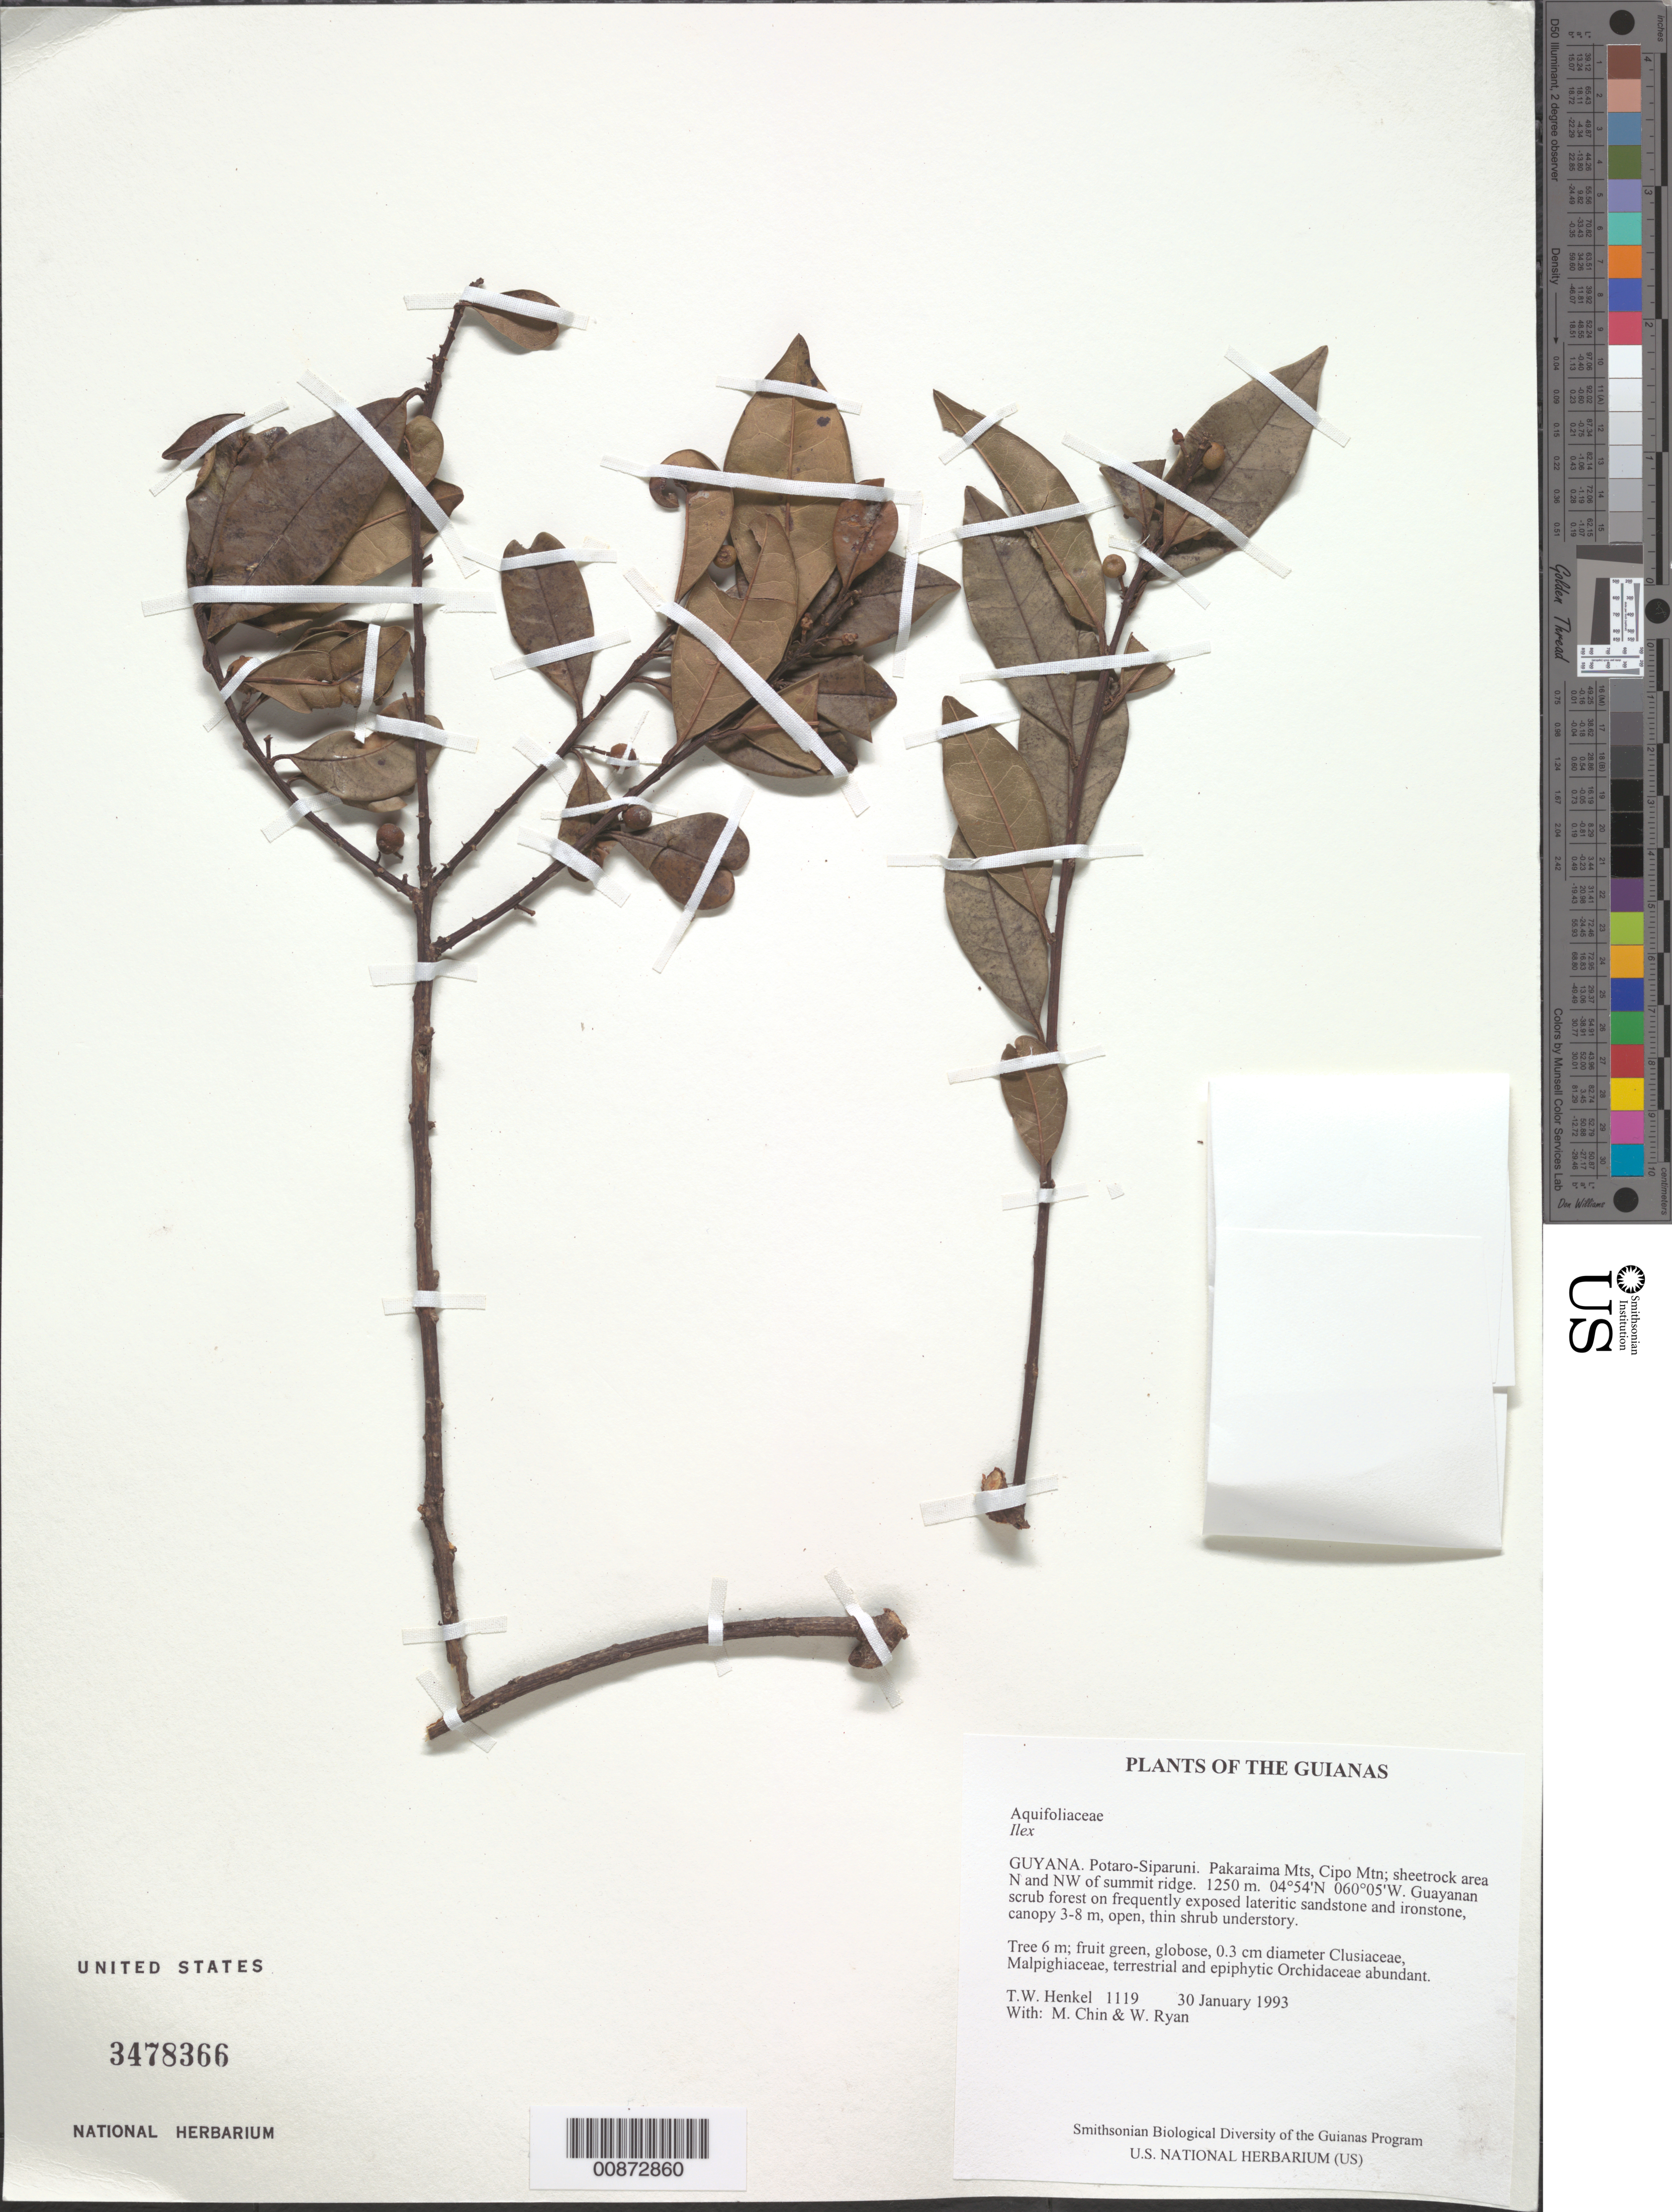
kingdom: Plantae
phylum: Tracheophyta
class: Magnoliopsida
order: Aquifoliales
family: Aquifoliaceae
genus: Ilex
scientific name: Ilex uaramae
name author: Edwin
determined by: Barriera, Gabrielle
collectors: T. Henkel, M. Chin & W. Ryan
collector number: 1119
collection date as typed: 30 January 1993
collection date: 1993-01-30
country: Guyana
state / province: Potaro-Siparuni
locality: Pakaraima Mts, Cipo Mtn; sheetrock area N and NW of summit ridge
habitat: Guayanan scrub forest on frequently exposed lateritic sandstone and ironstone, canopy 3-8 m, open, thin shrub understory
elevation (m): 1250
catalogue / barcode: US 3478366